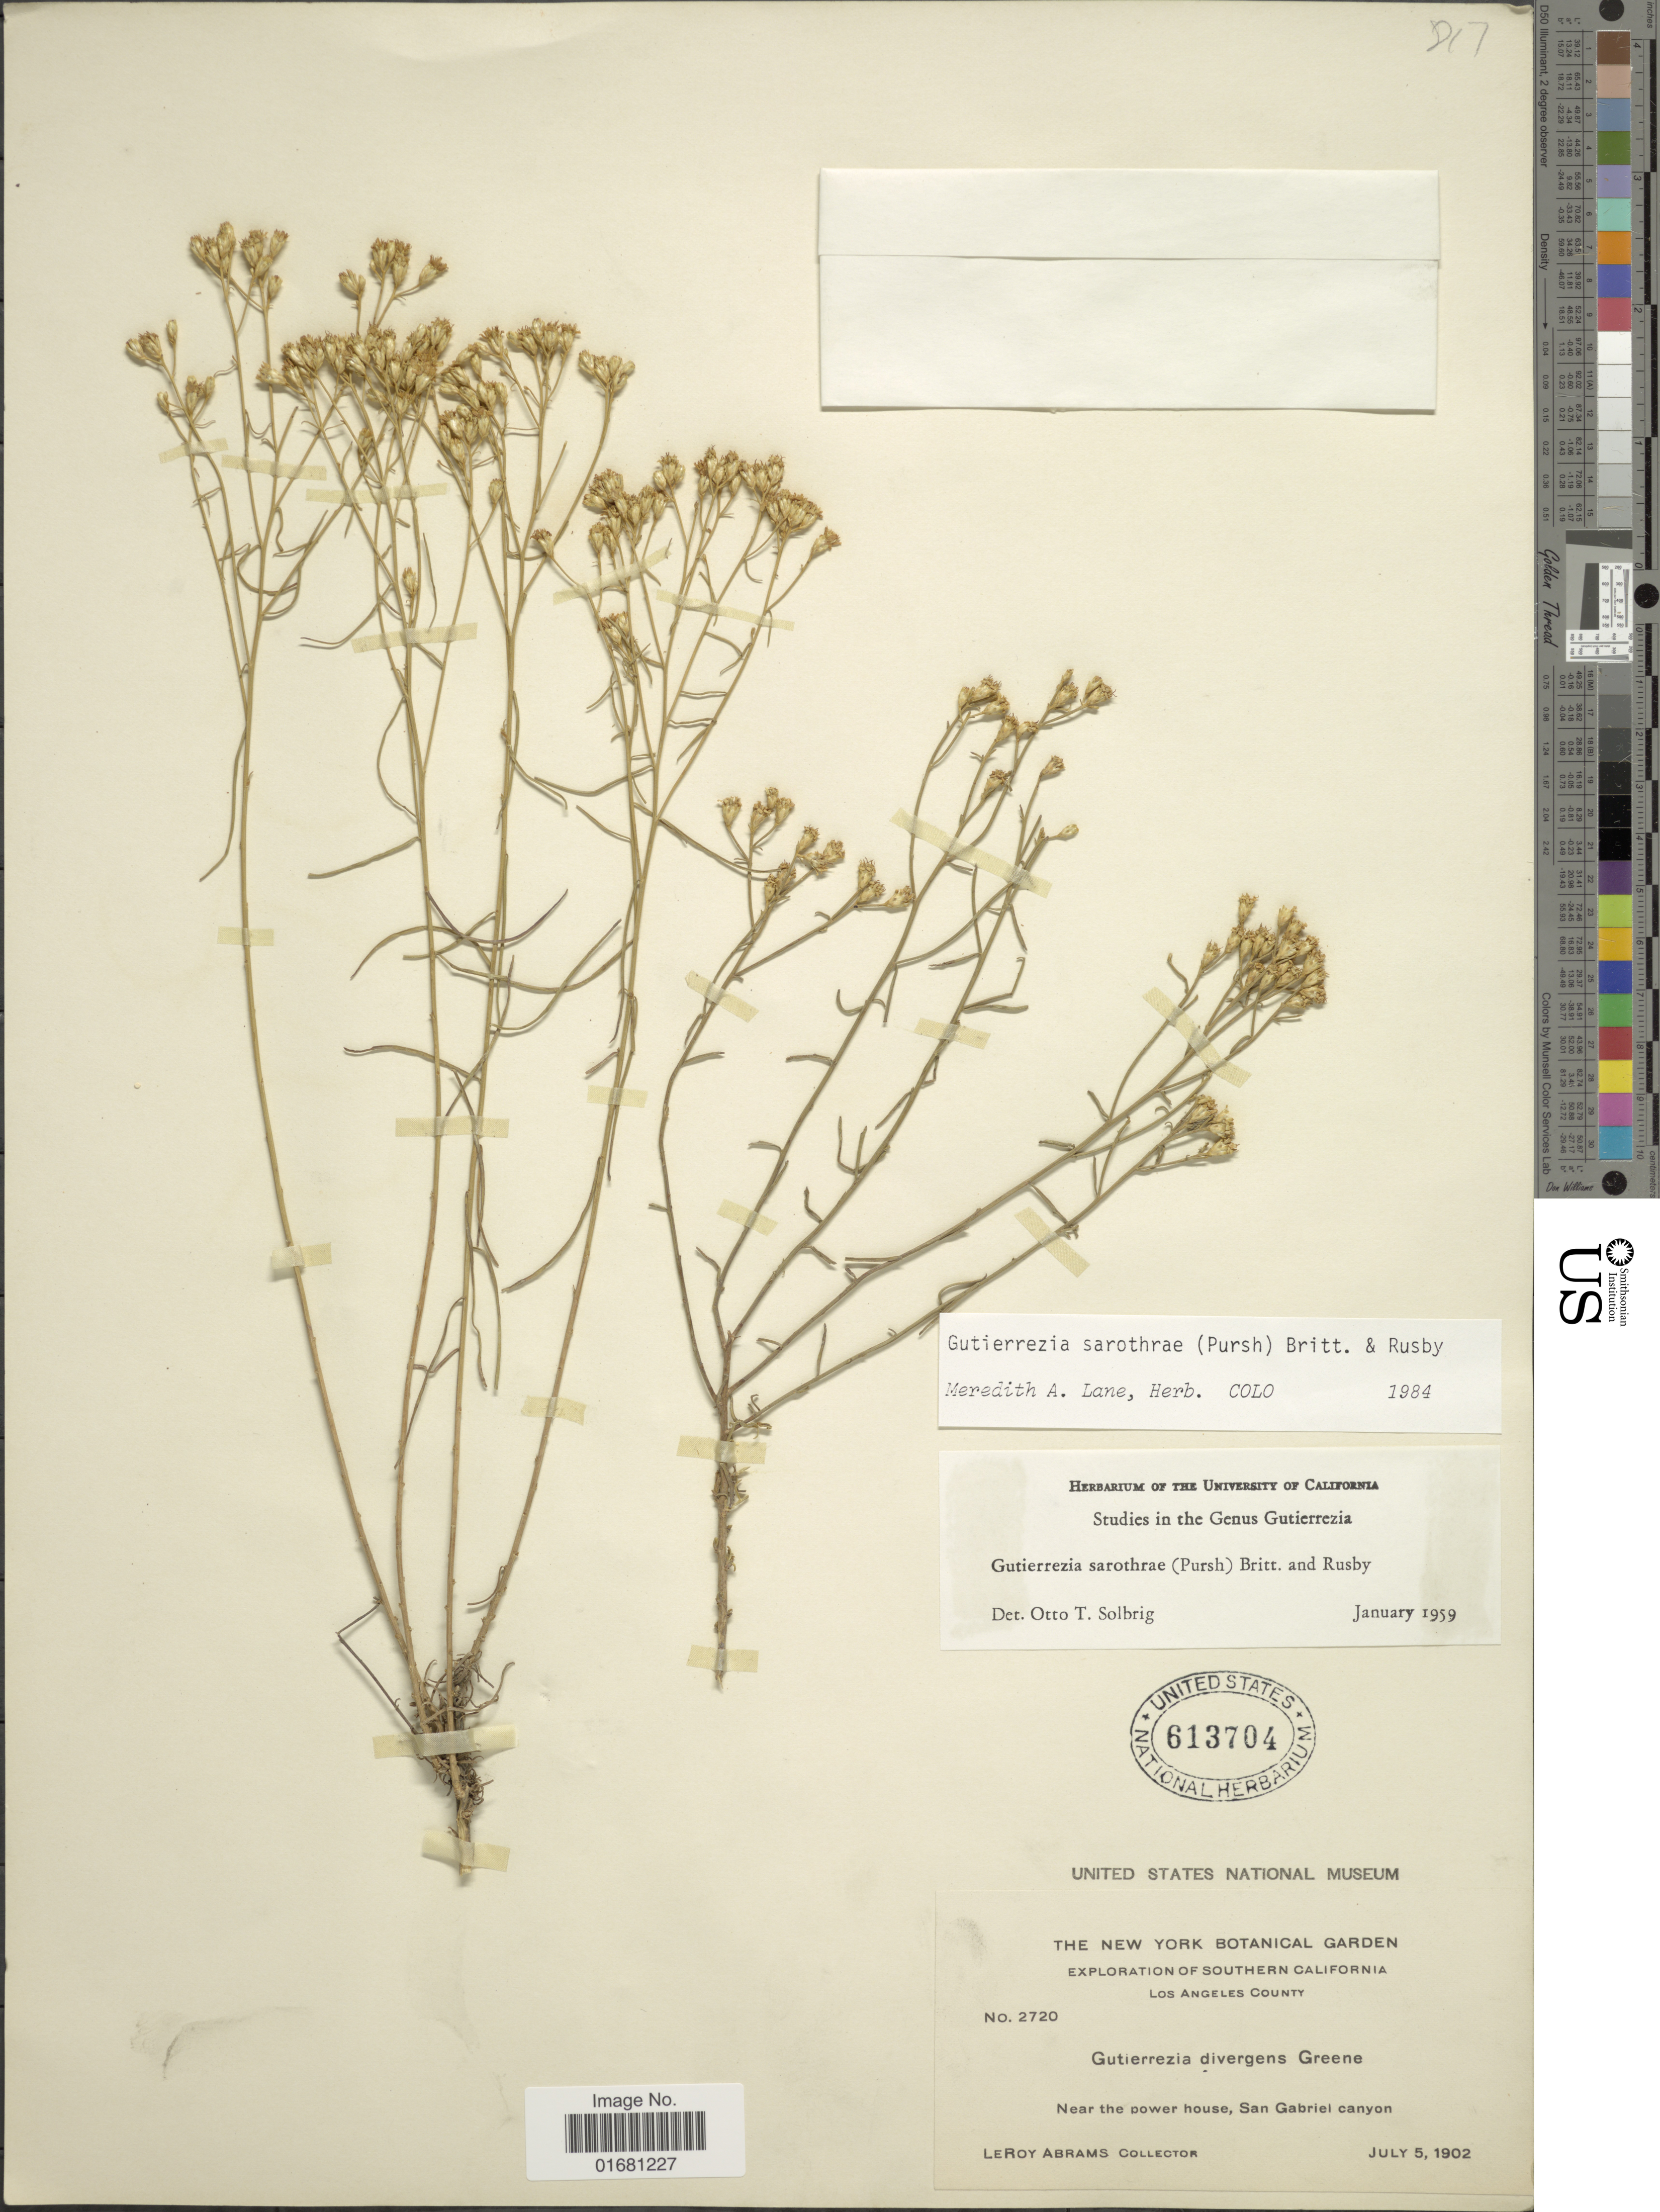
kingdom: Plantae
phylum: Tracheophyta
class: Magnoliopsida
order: Asterales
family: Asteraceae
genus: Gutierrezia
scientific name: Gutierrezia sarothrae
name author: (Pursh) Britton & Rusby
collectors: L. Abrams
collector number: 2720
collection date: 1902-07-05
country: United States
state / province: California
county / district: Los Angeles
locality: Los Angeles County, Near the power house, San Gabriel canyon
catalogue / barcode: US 613704